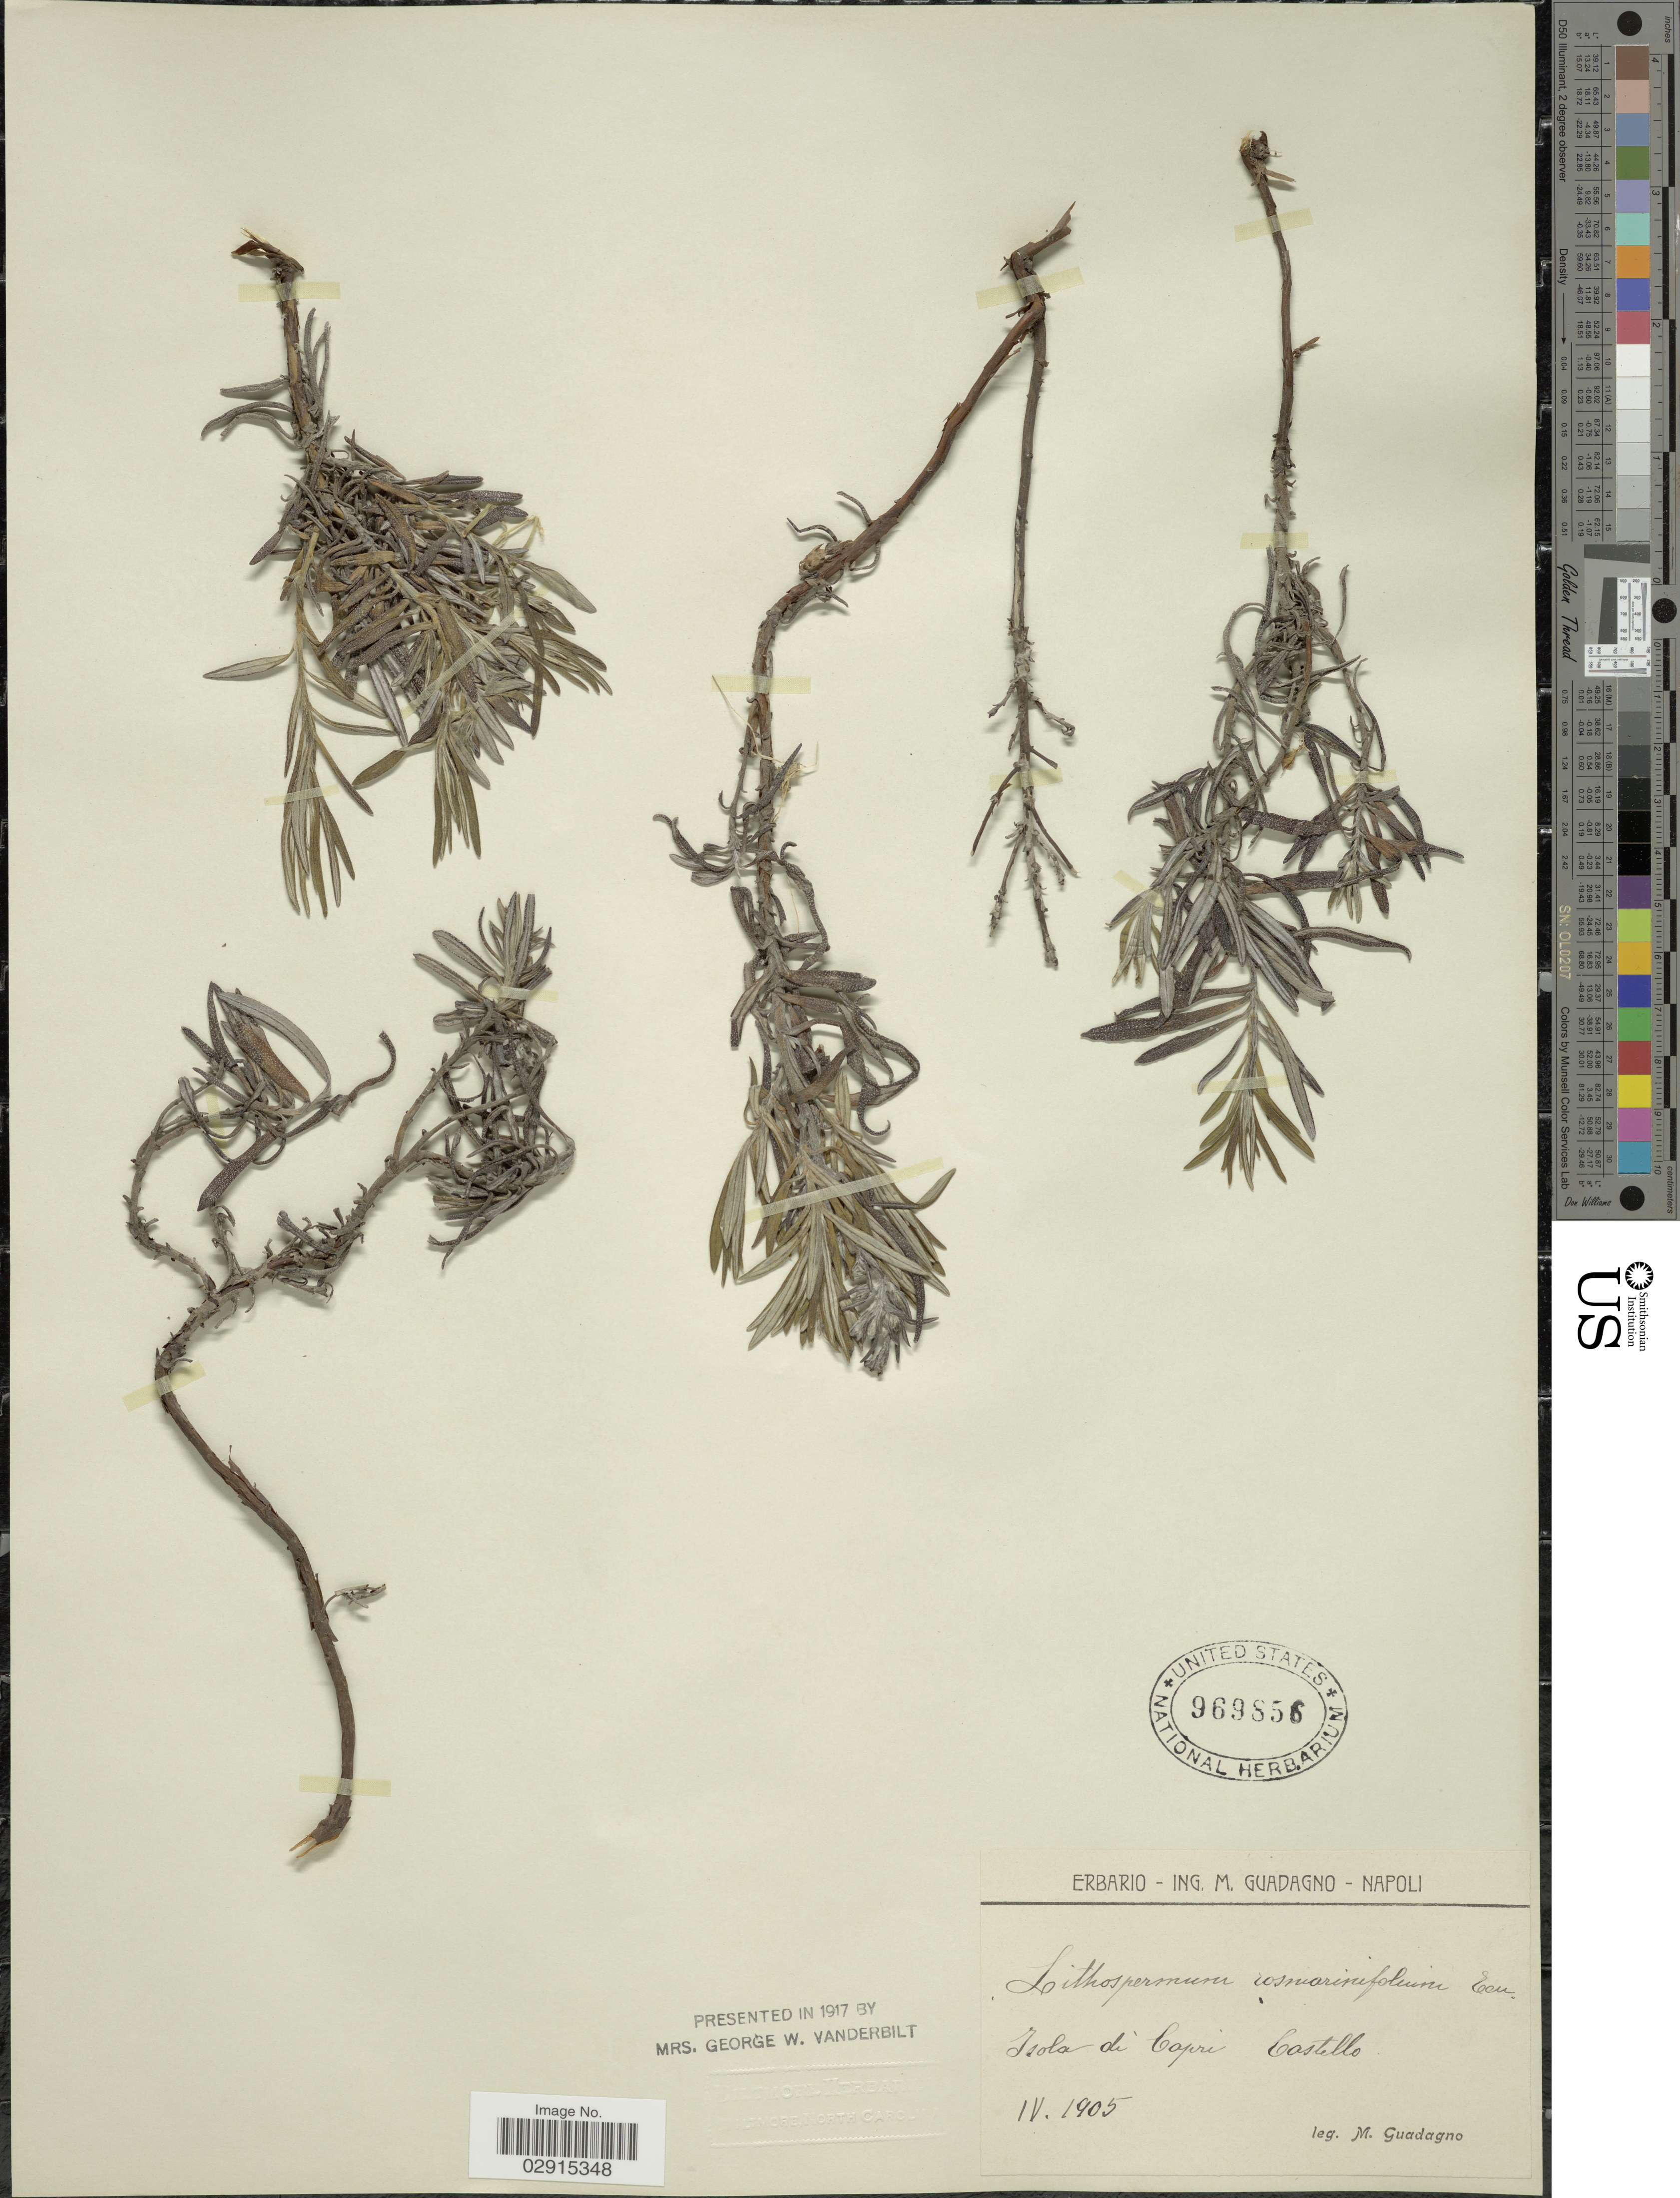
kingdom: Plantae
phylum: Tracheophyta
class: Magnoliopsida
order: Boraginales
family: Boraginaceae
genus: Lithospermum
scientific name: Lithospermum rosmarinifolium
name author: Sessé & Moc.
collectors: M. Guadagno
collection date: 1905-04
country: Italy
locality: Isola de Capri. Castello.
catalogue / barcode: US 969856